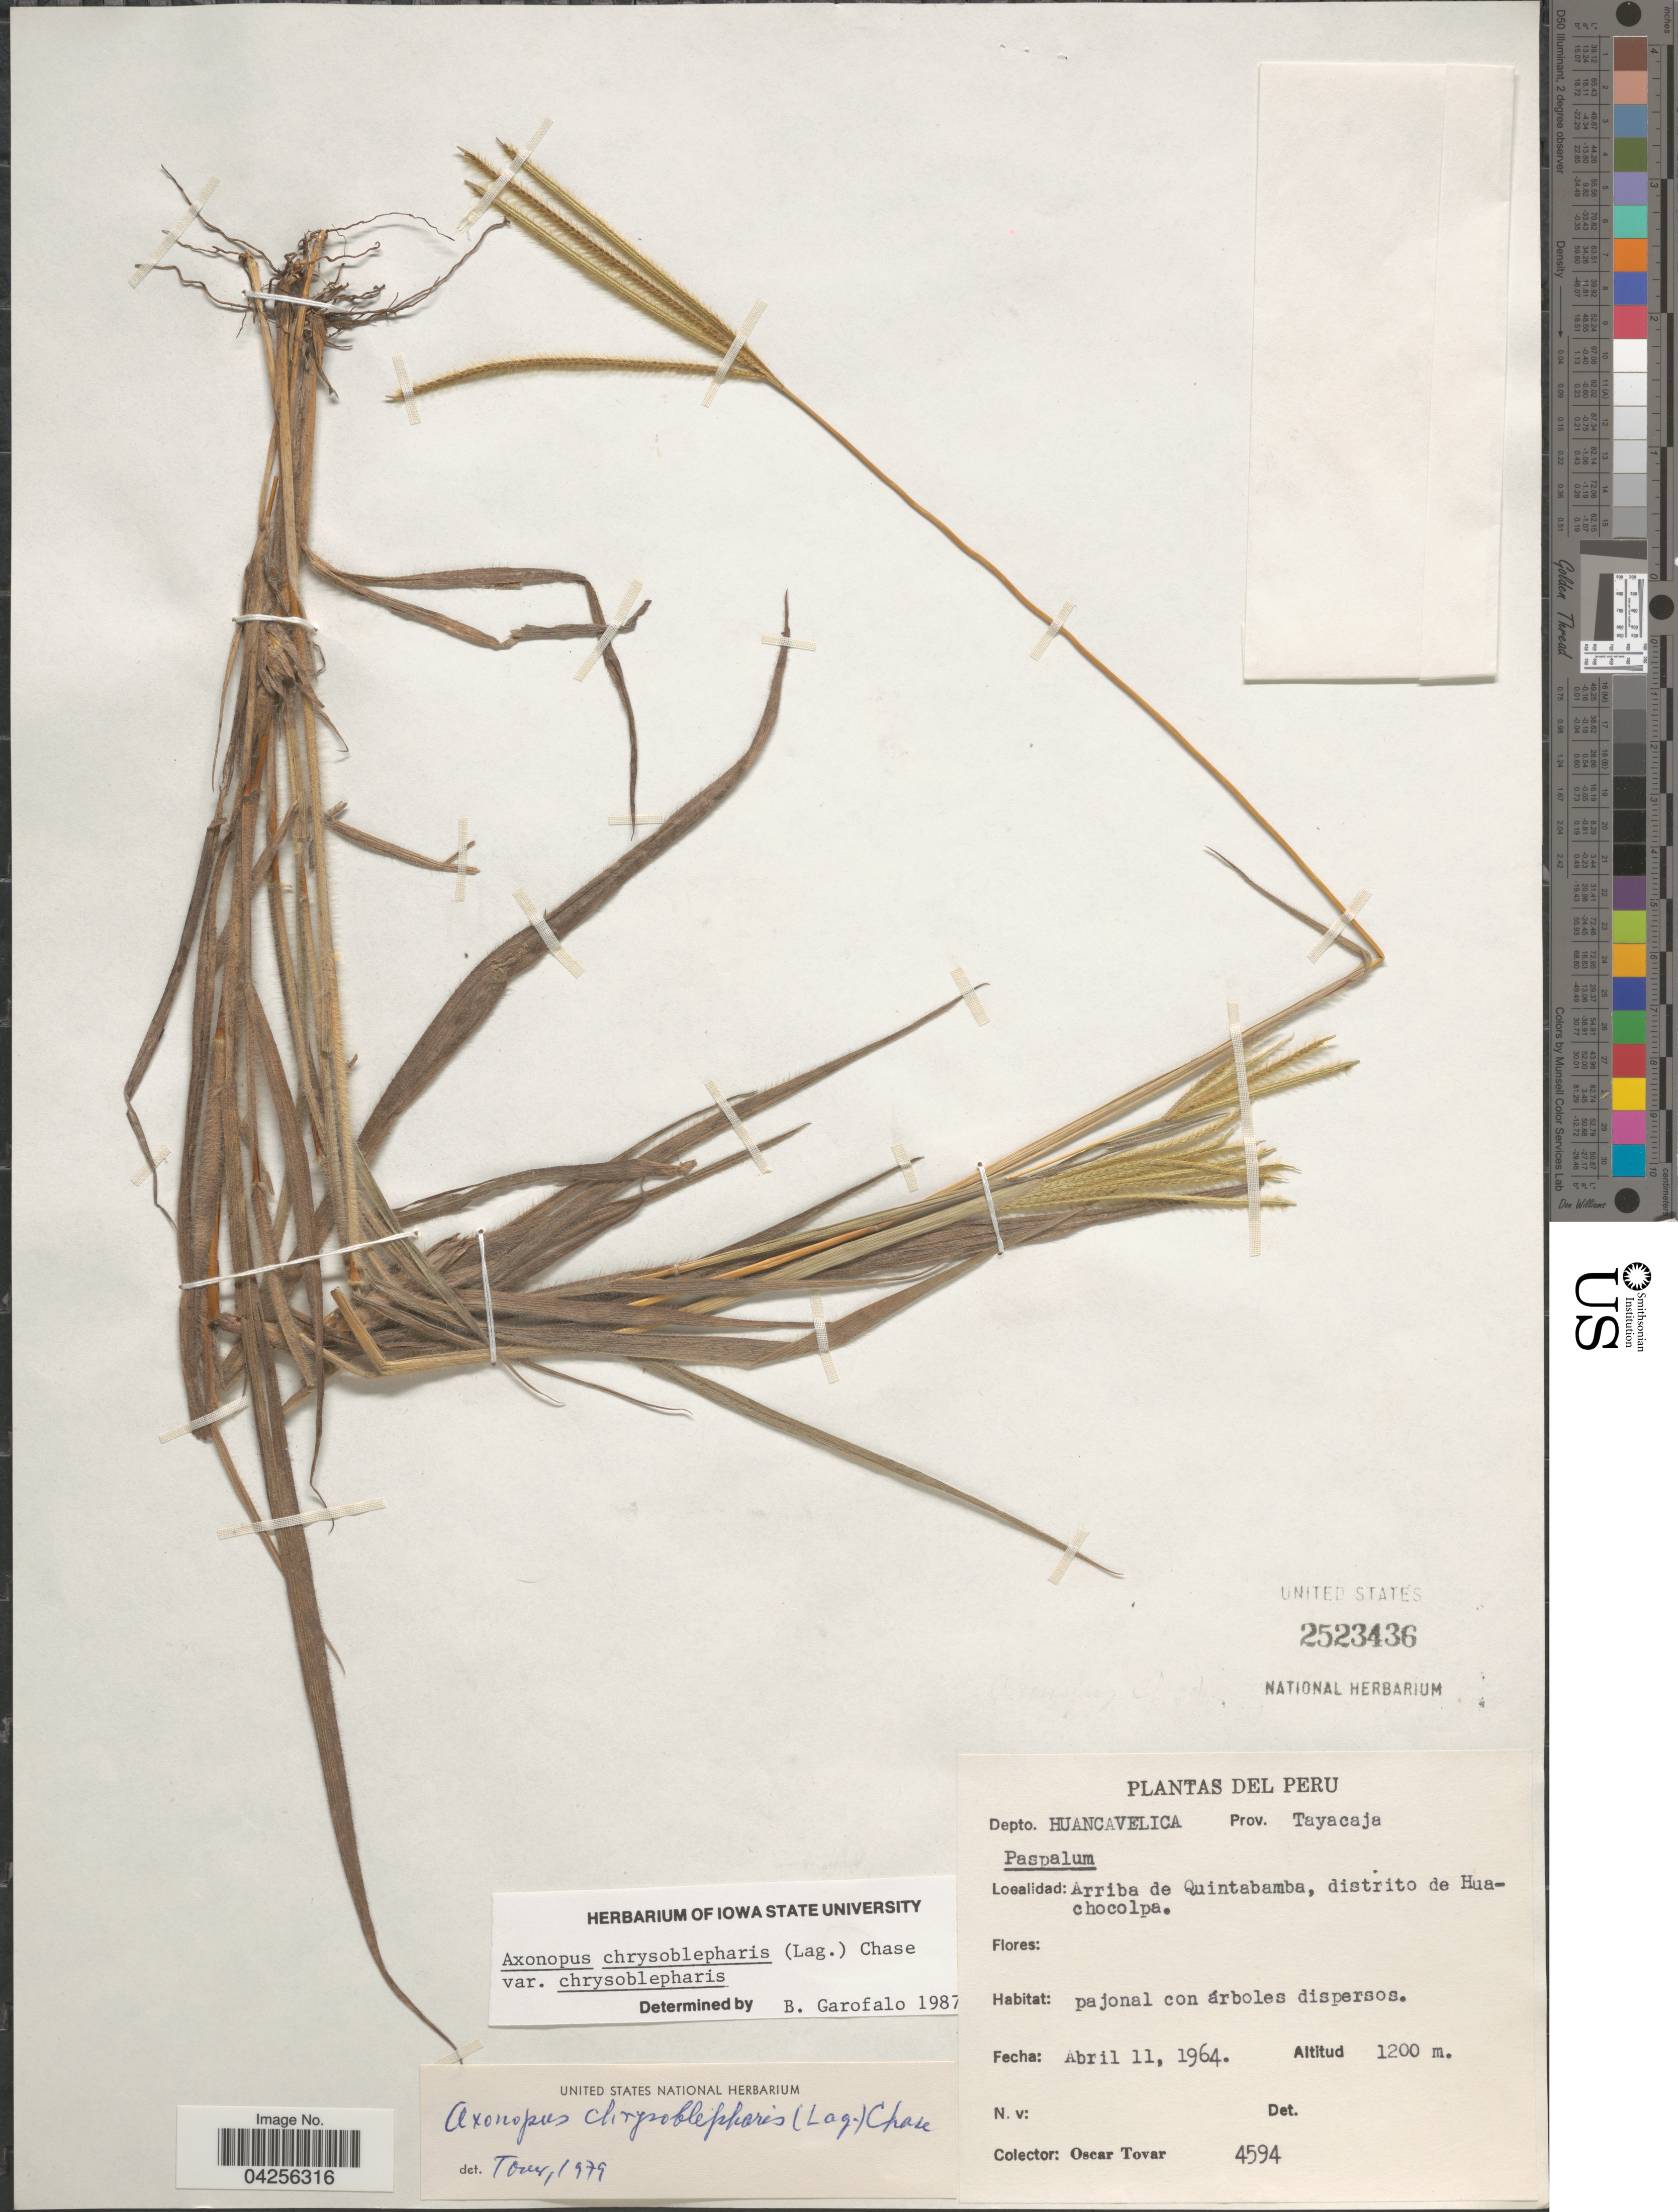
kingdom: Plantae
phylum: Tracheophyta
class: Liliopsida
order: Poales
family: Poaceae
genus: Axonopus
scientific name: Axonopus chrysoblepharis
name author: (Lag.) Chase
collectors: Ó. Tovar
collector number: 4594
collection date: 1964-04-11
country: Peru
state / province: Huancavelica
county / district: Tayacaja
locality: Depto. Huancavelica. Prov. Tayacaja. Arriba de Quintabamba, distrito de Huachocolpa.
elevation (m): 1200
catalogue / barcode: US 2523436